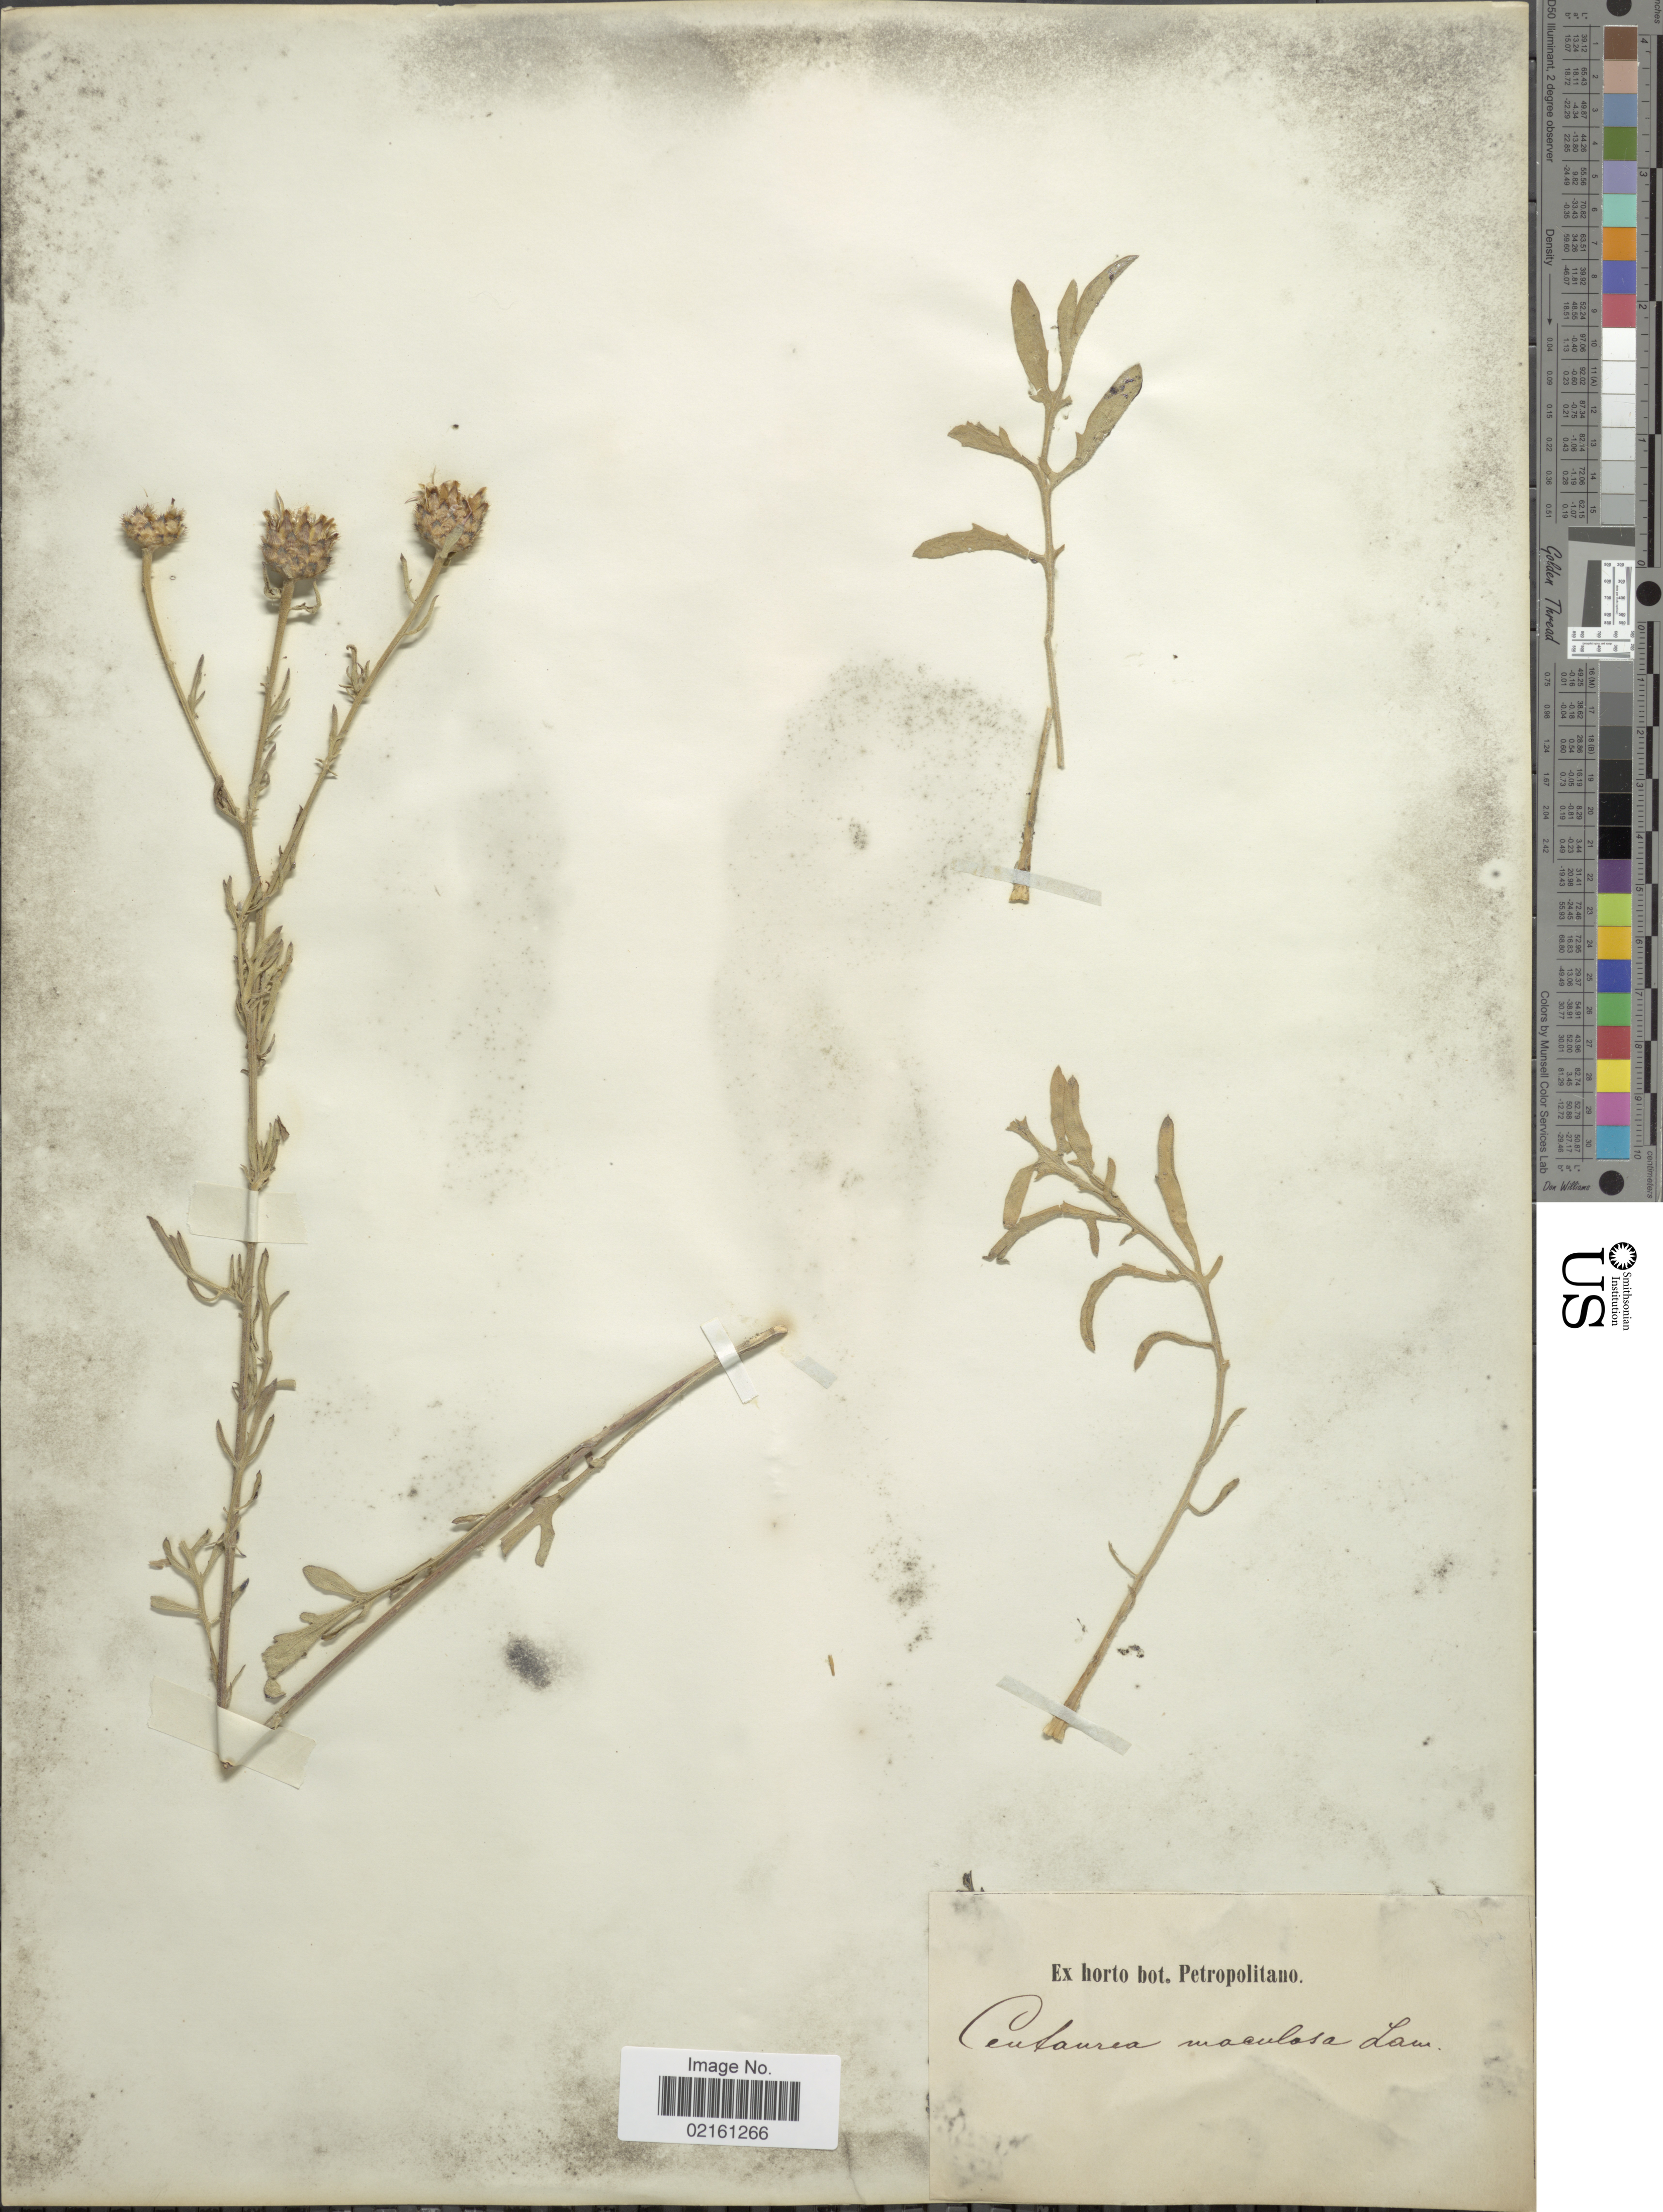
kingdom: Plantae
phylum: Tracheophyta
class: Magnoliopsida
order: Asterales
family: Asteraceae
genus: Centaurea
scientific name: Centaurea stoebe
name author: L.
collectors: ex Horto Bot. Petropolitano